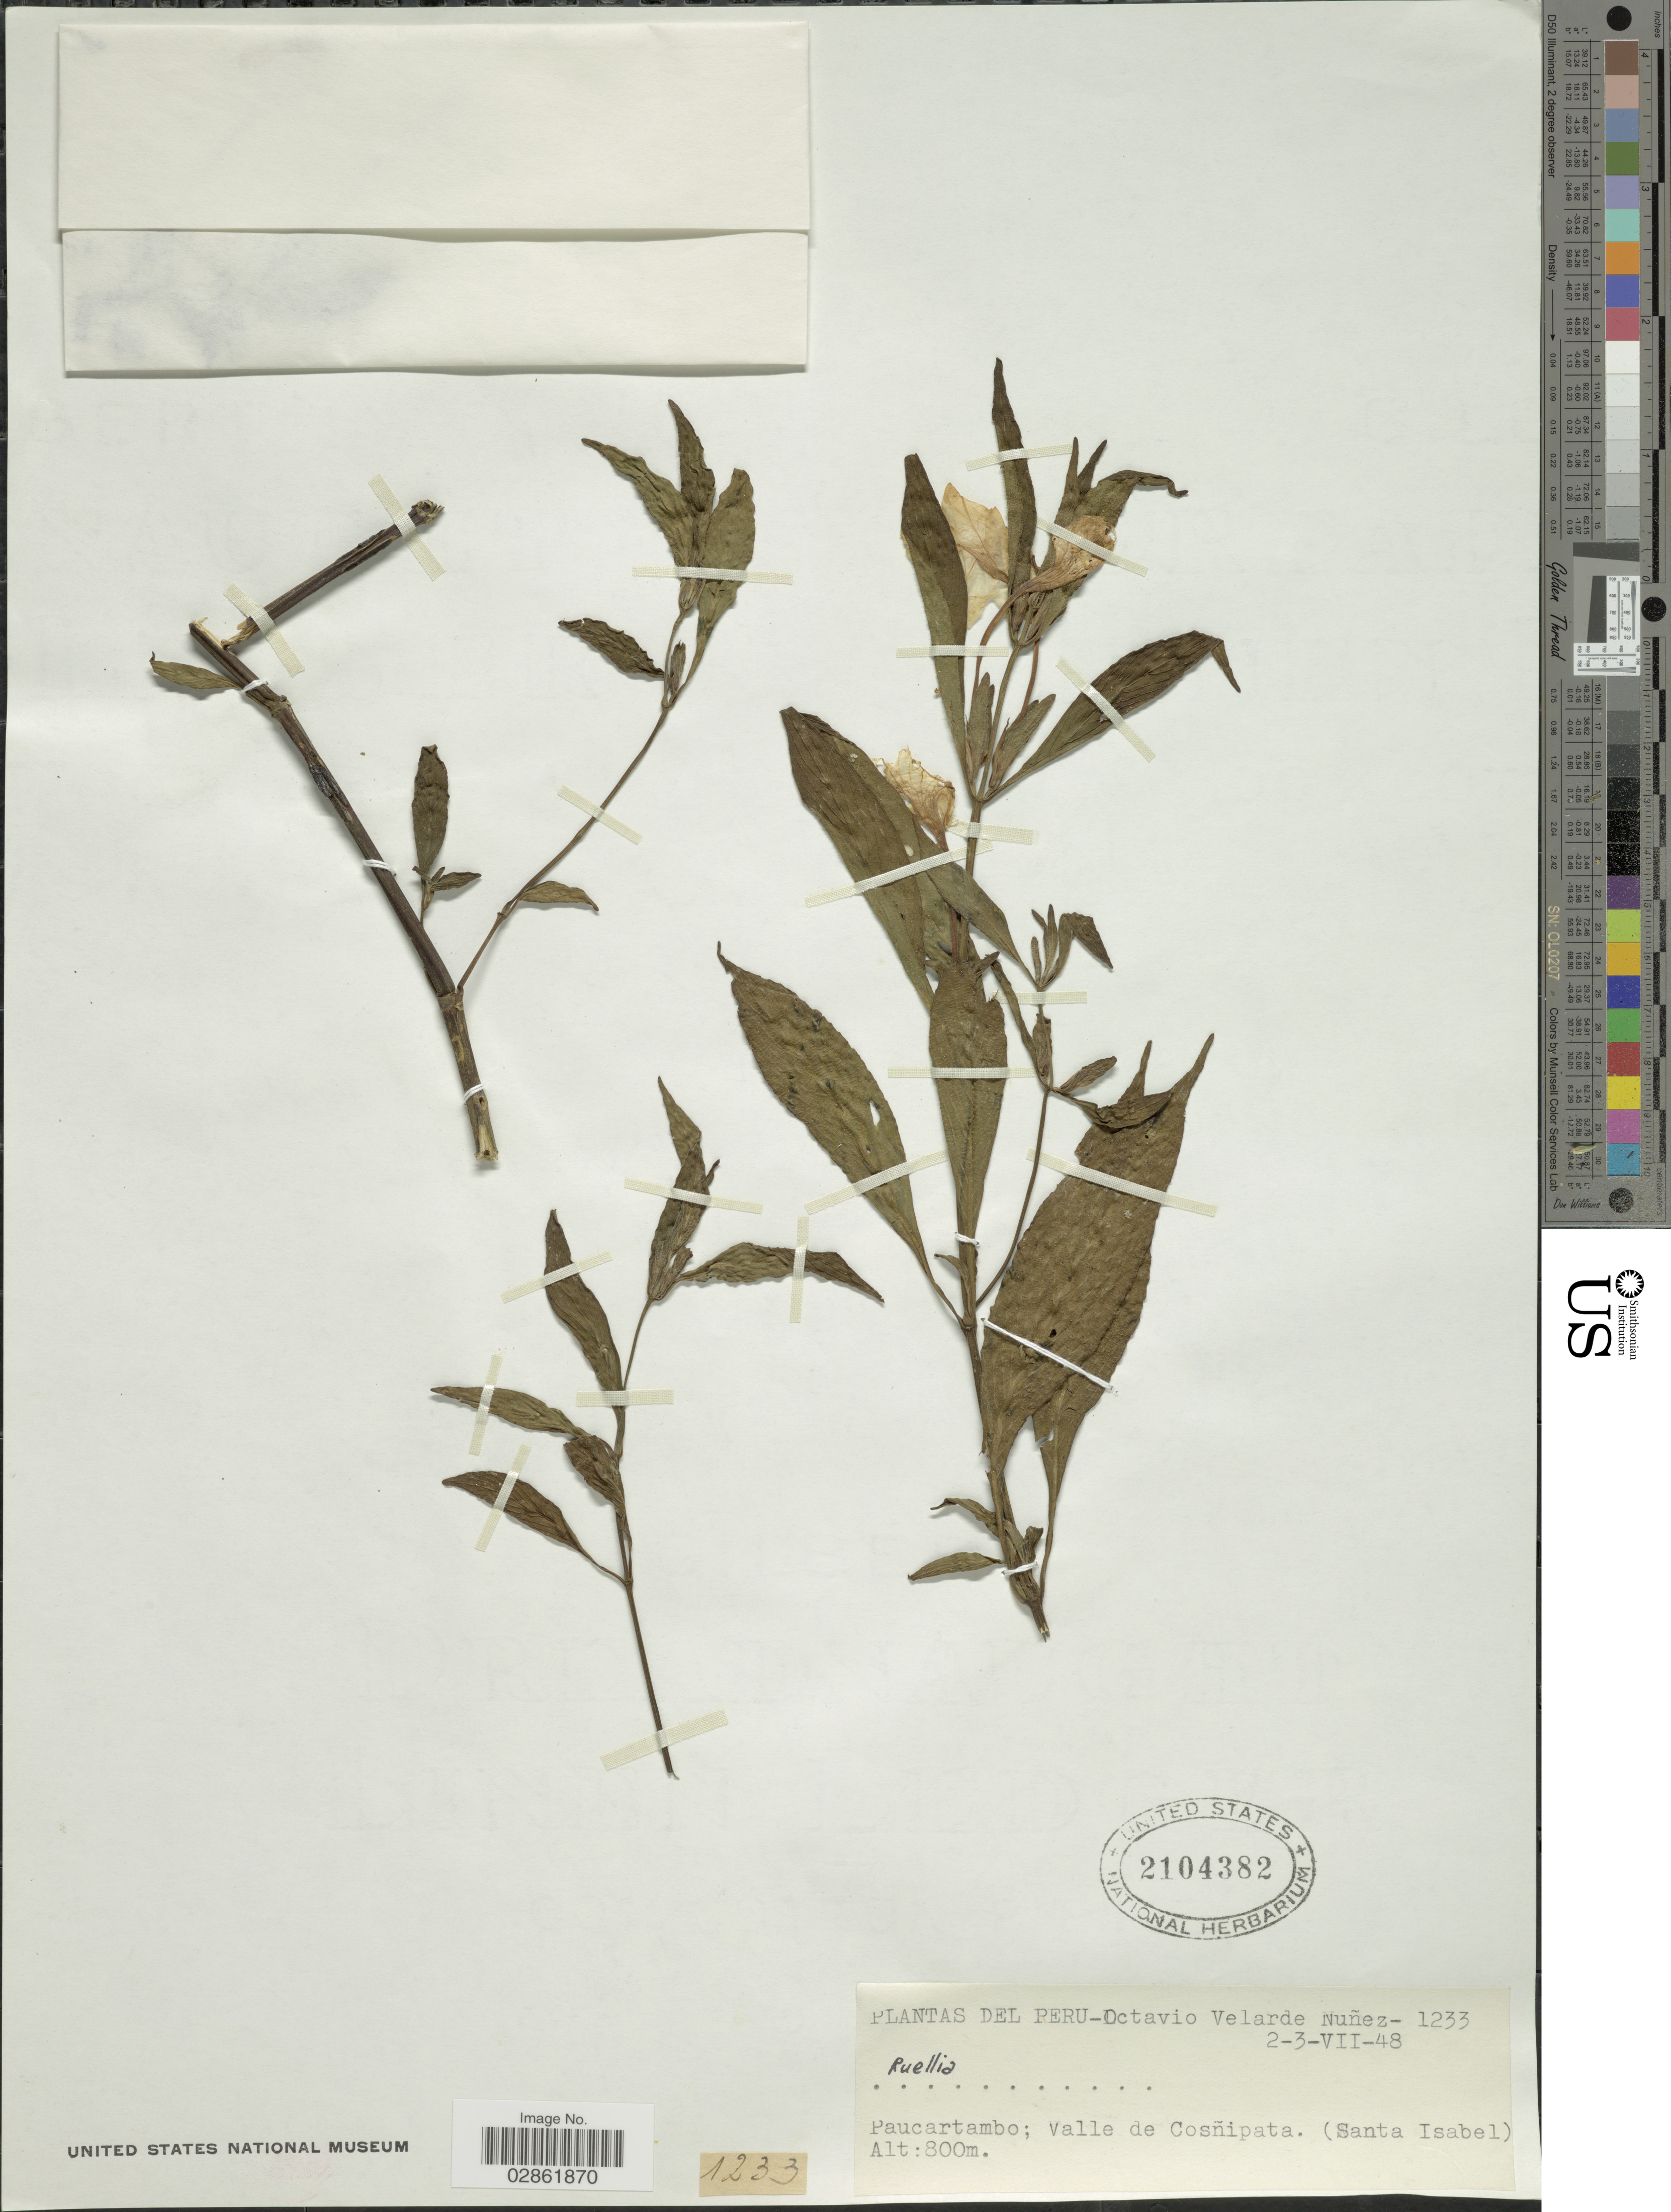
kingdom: Plantae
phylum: Tracheophyta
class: Magnoliopsida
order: Lamiales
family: Acanthaceae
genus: Ruellia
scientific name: Ruellia puri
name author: Mart. ex Nees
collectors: O. Nuñez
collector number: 1233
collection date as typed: Transcribed d/m/y: 2/7/48 to 3/7/48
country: Peru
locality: Paucartambo; Valle de Cosñipata. (Santa Isabel).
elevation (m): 800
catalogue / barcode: US 2104382